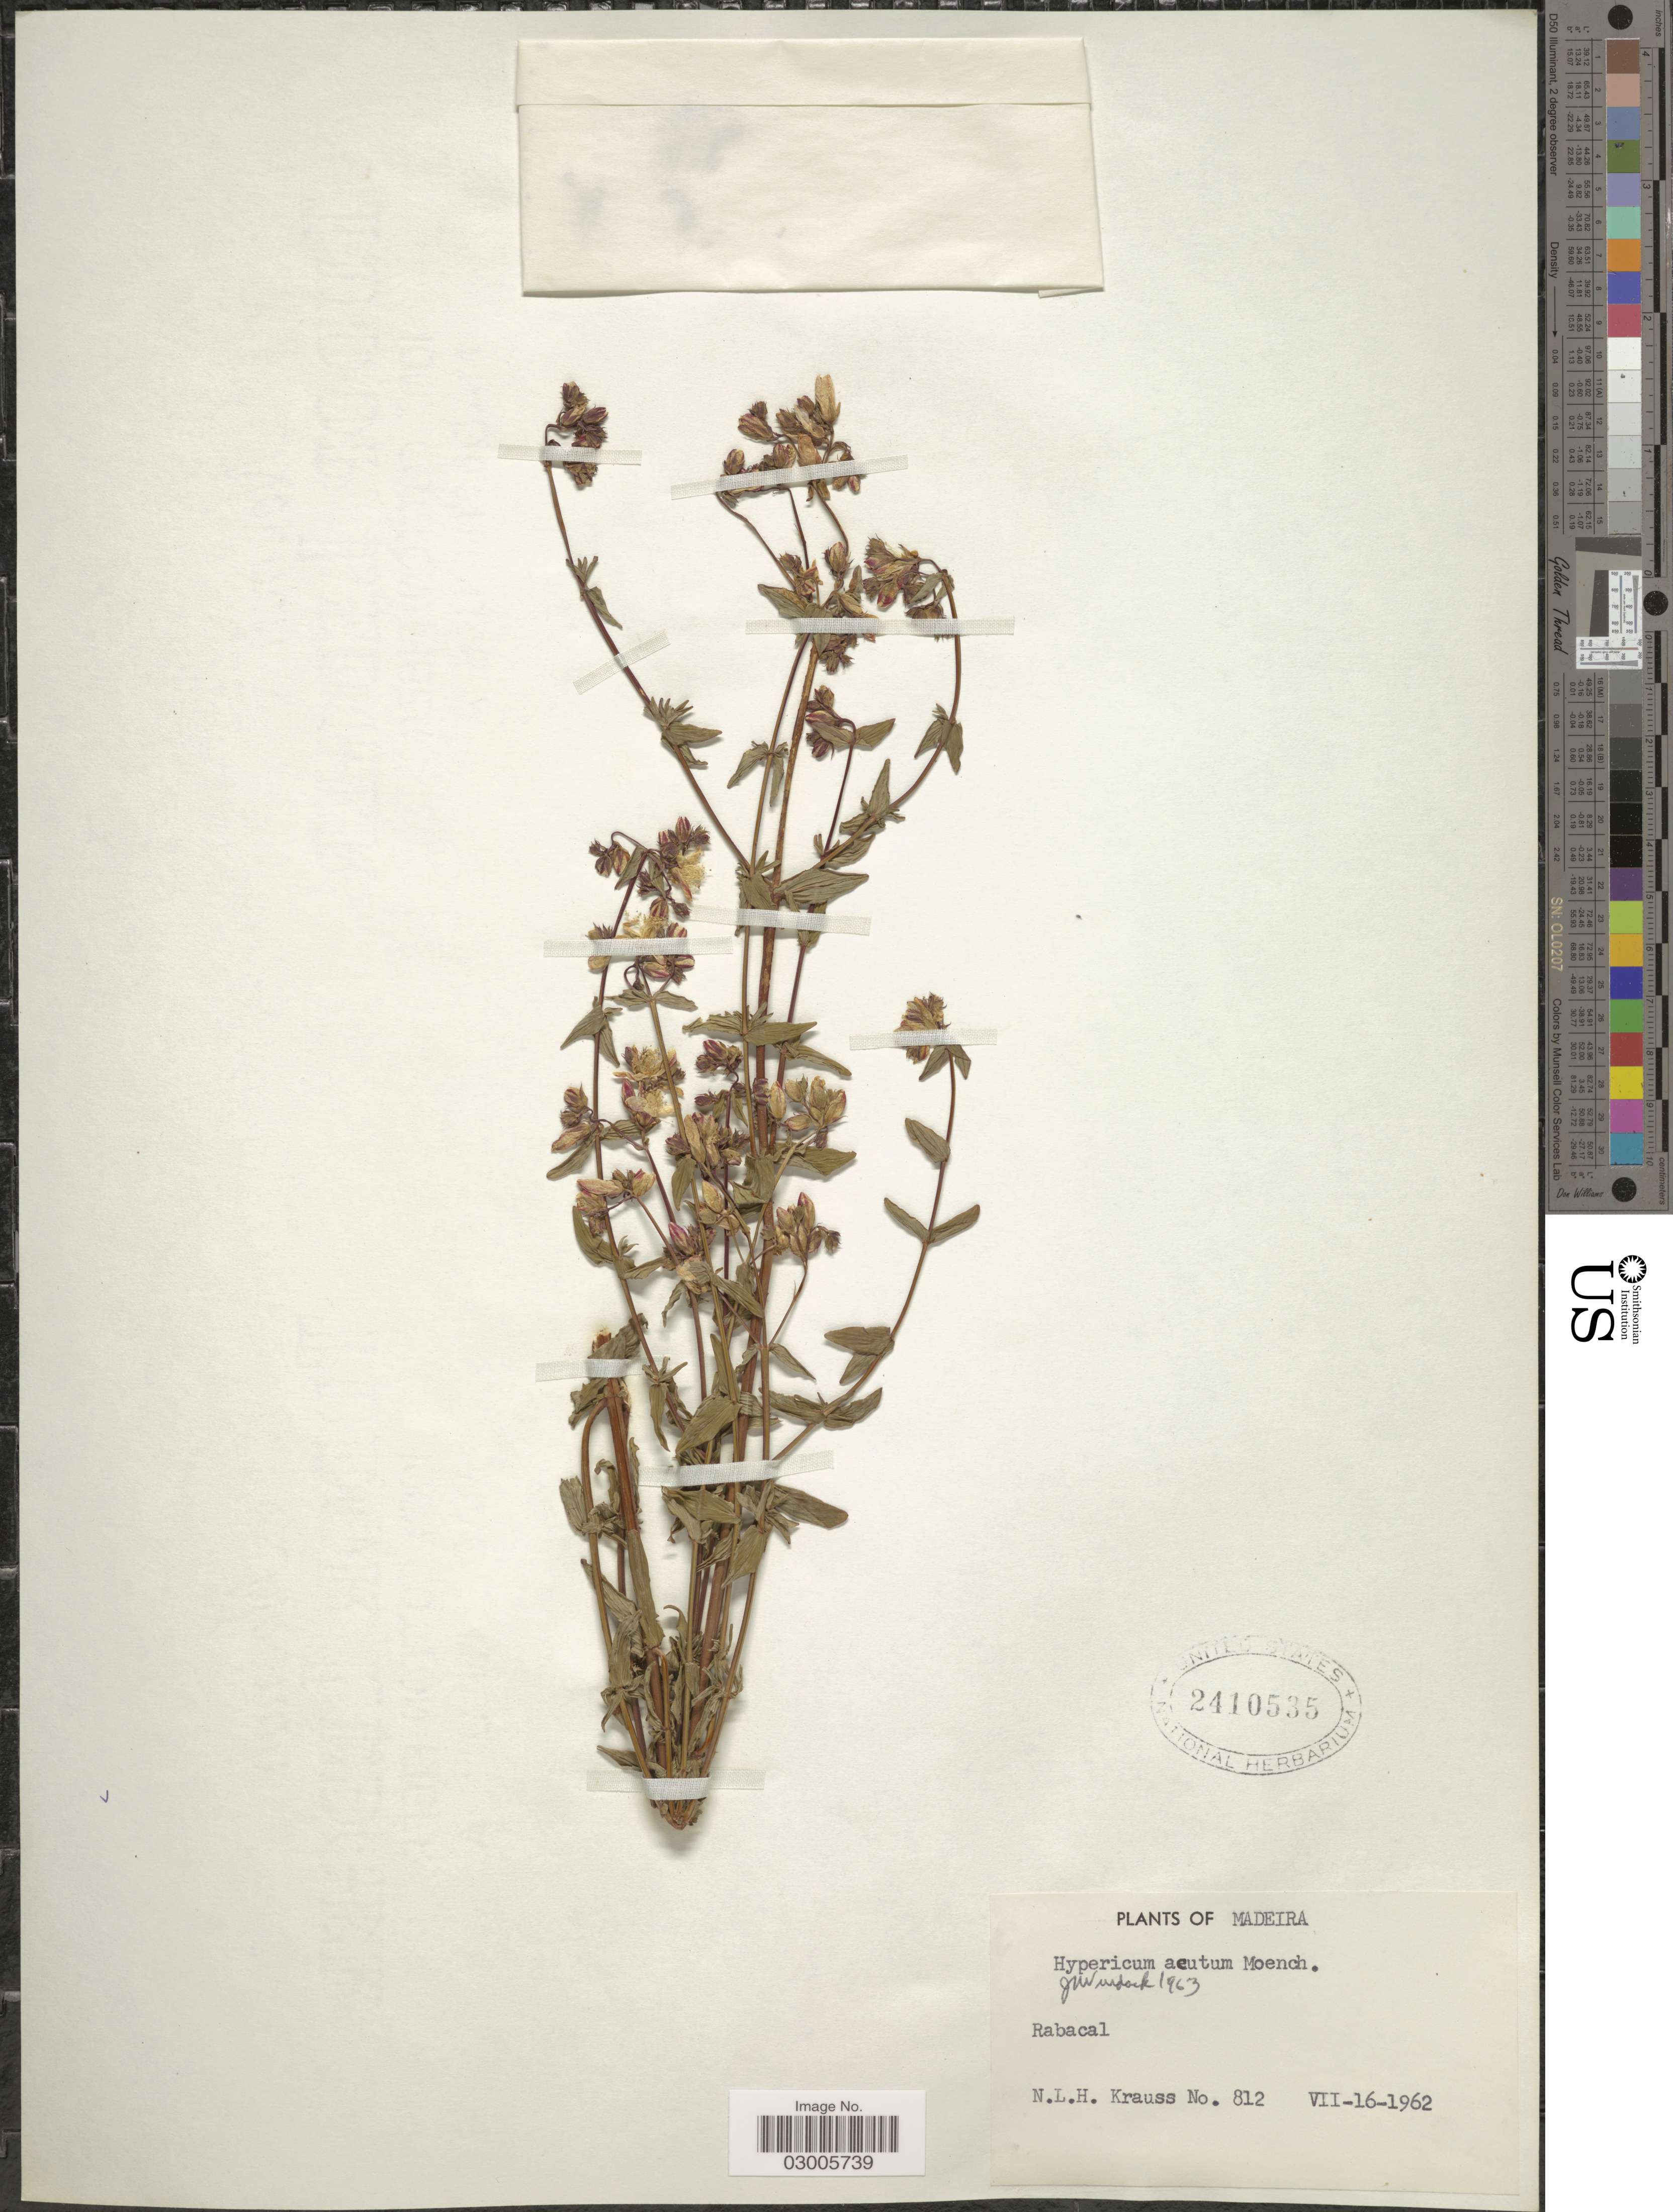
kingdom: Plantae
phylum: Tracheophyta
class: Magnoliopsida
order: Malpighiales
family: Hypericaceae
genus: Hypericum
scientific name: Hypericum acutum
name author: Moench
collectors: N. Krauss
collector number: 812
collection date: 1962-07-16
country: Portugal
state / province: Madeira (Aut. Reg.)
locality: Rabacal.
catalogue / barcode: US 2410535